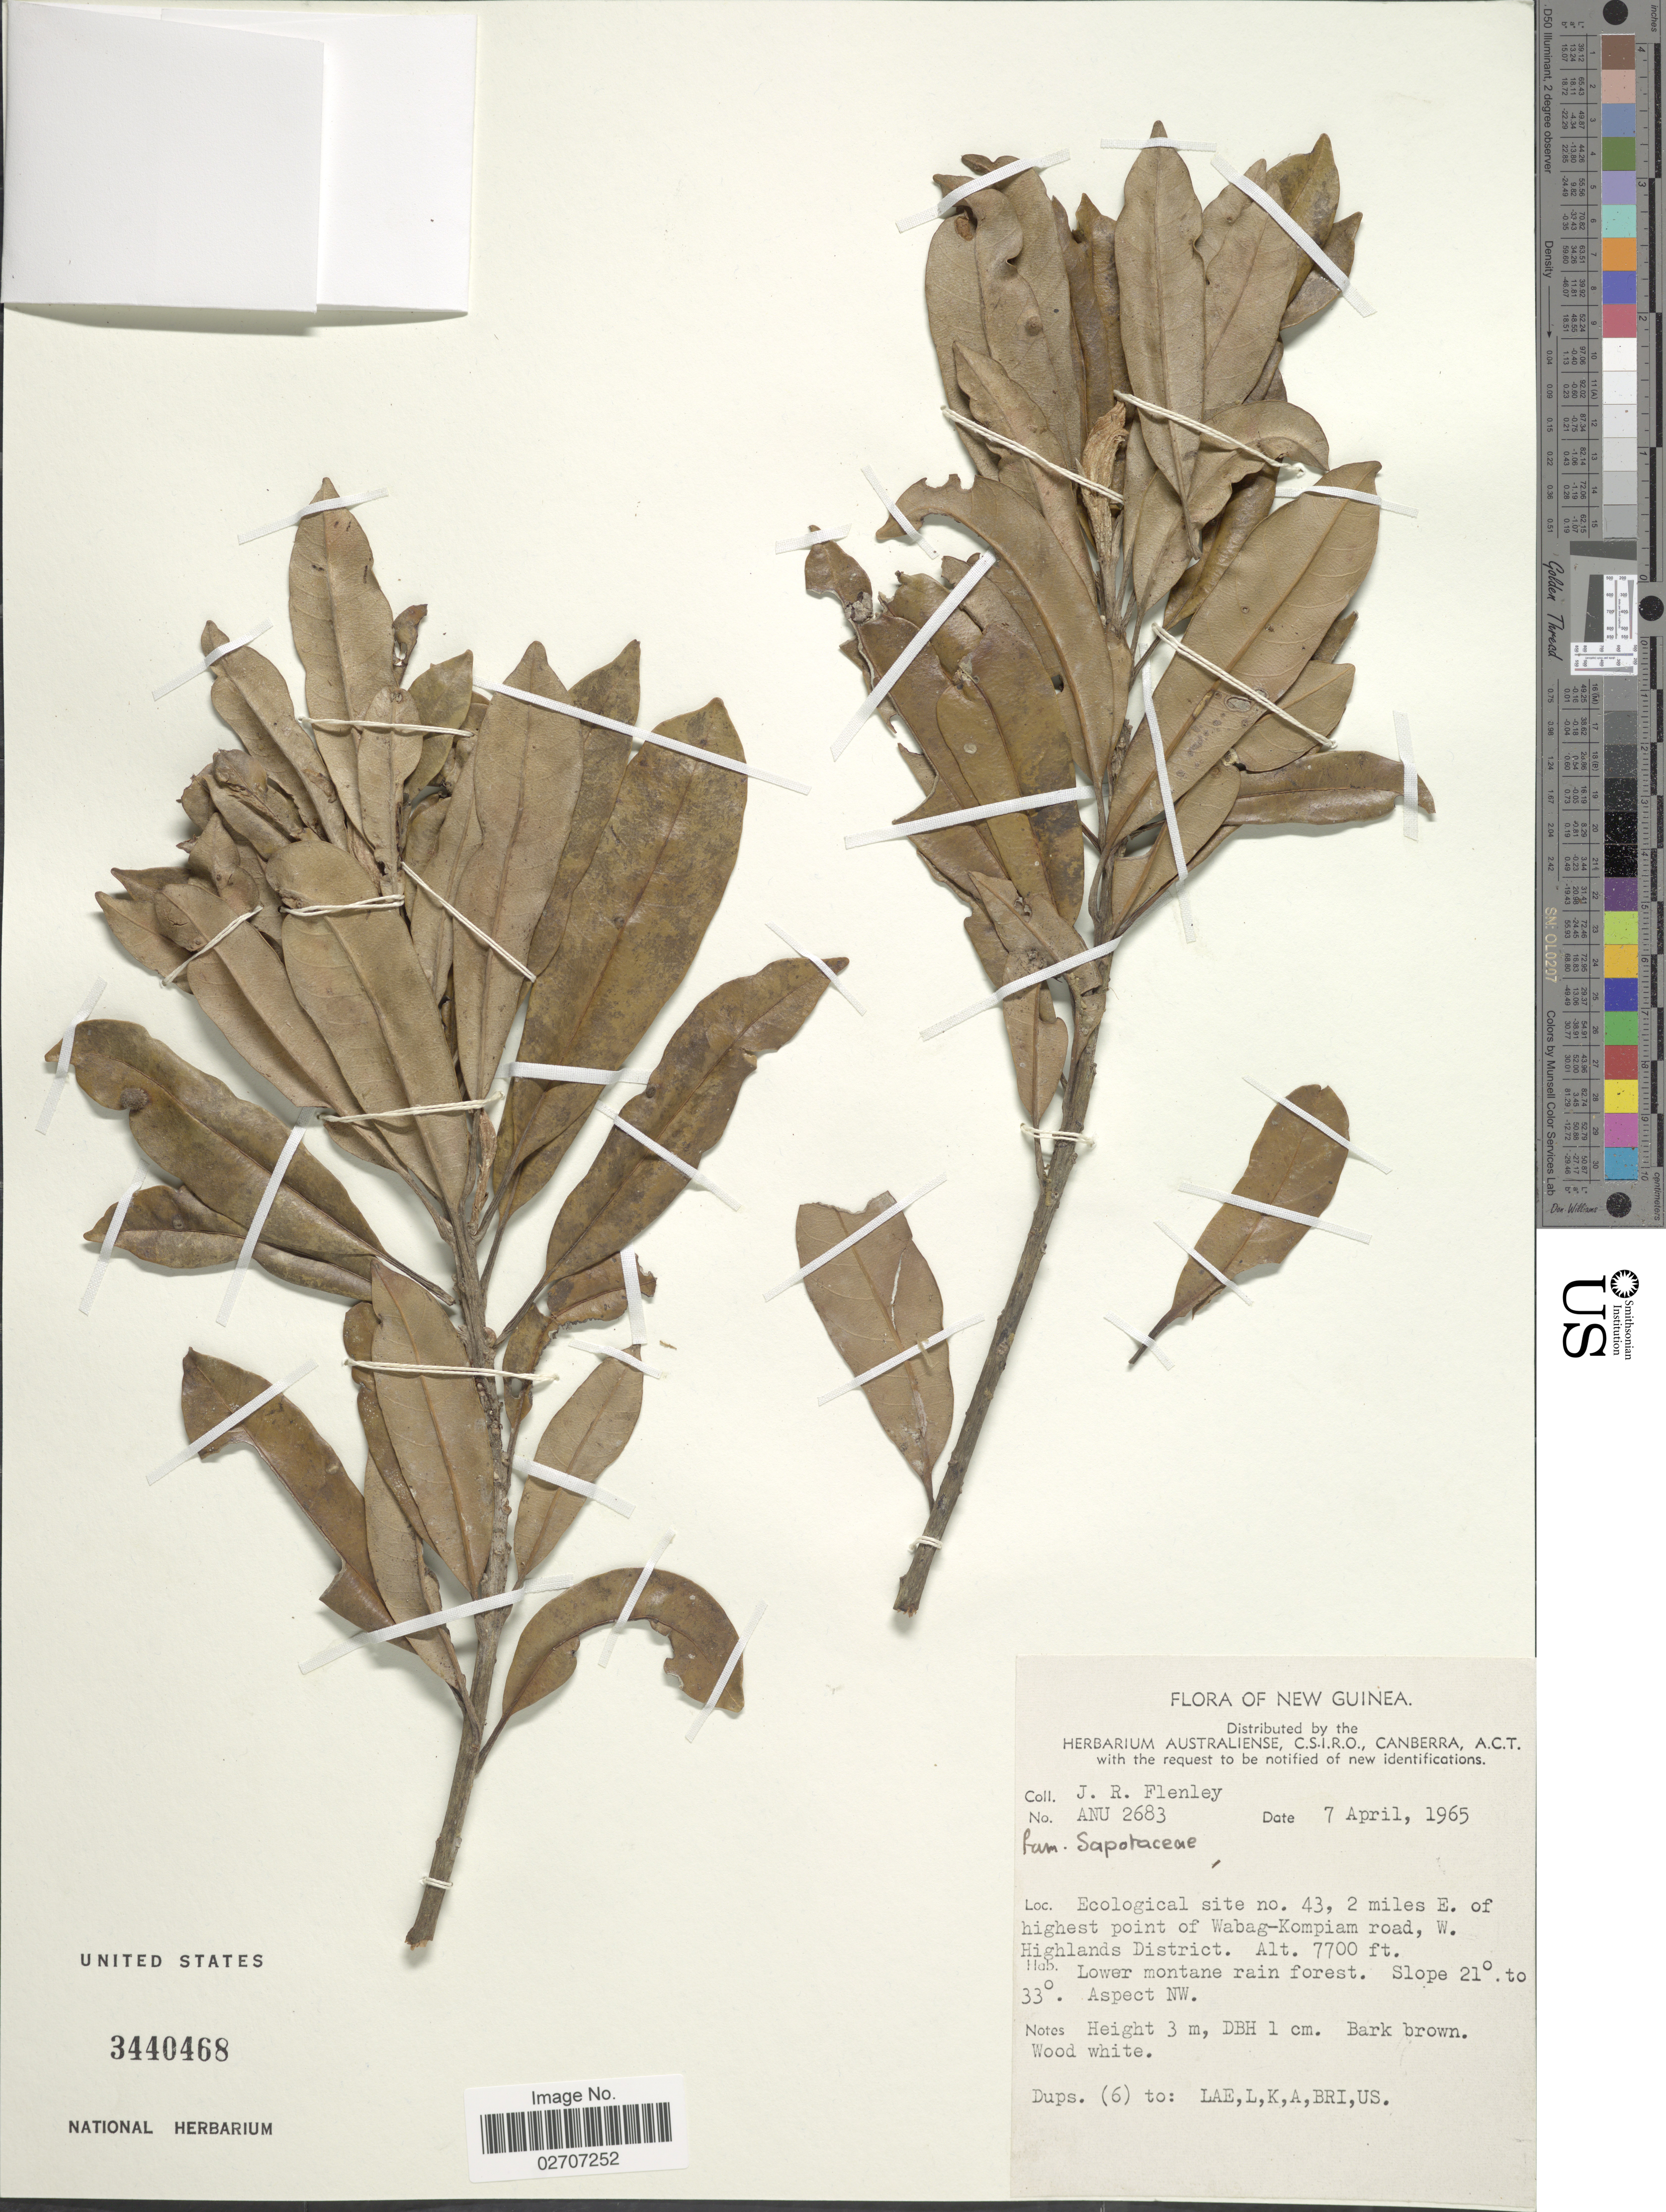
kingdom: Plantae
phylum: Tracheophyta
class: Magnoliopsida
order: Ericales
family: Sapotaceae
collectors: J. Flenley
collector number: ANU2683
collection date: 1965-04-07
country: Papua New Guinea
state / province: Western Highlands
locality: New Guinea, Ecological site no. 43, 2 miles E. of highest point of Wabag-Kopiam road, W. Highlands District. Lower montane rain forest.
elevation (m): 2347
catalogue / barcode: US 3440468